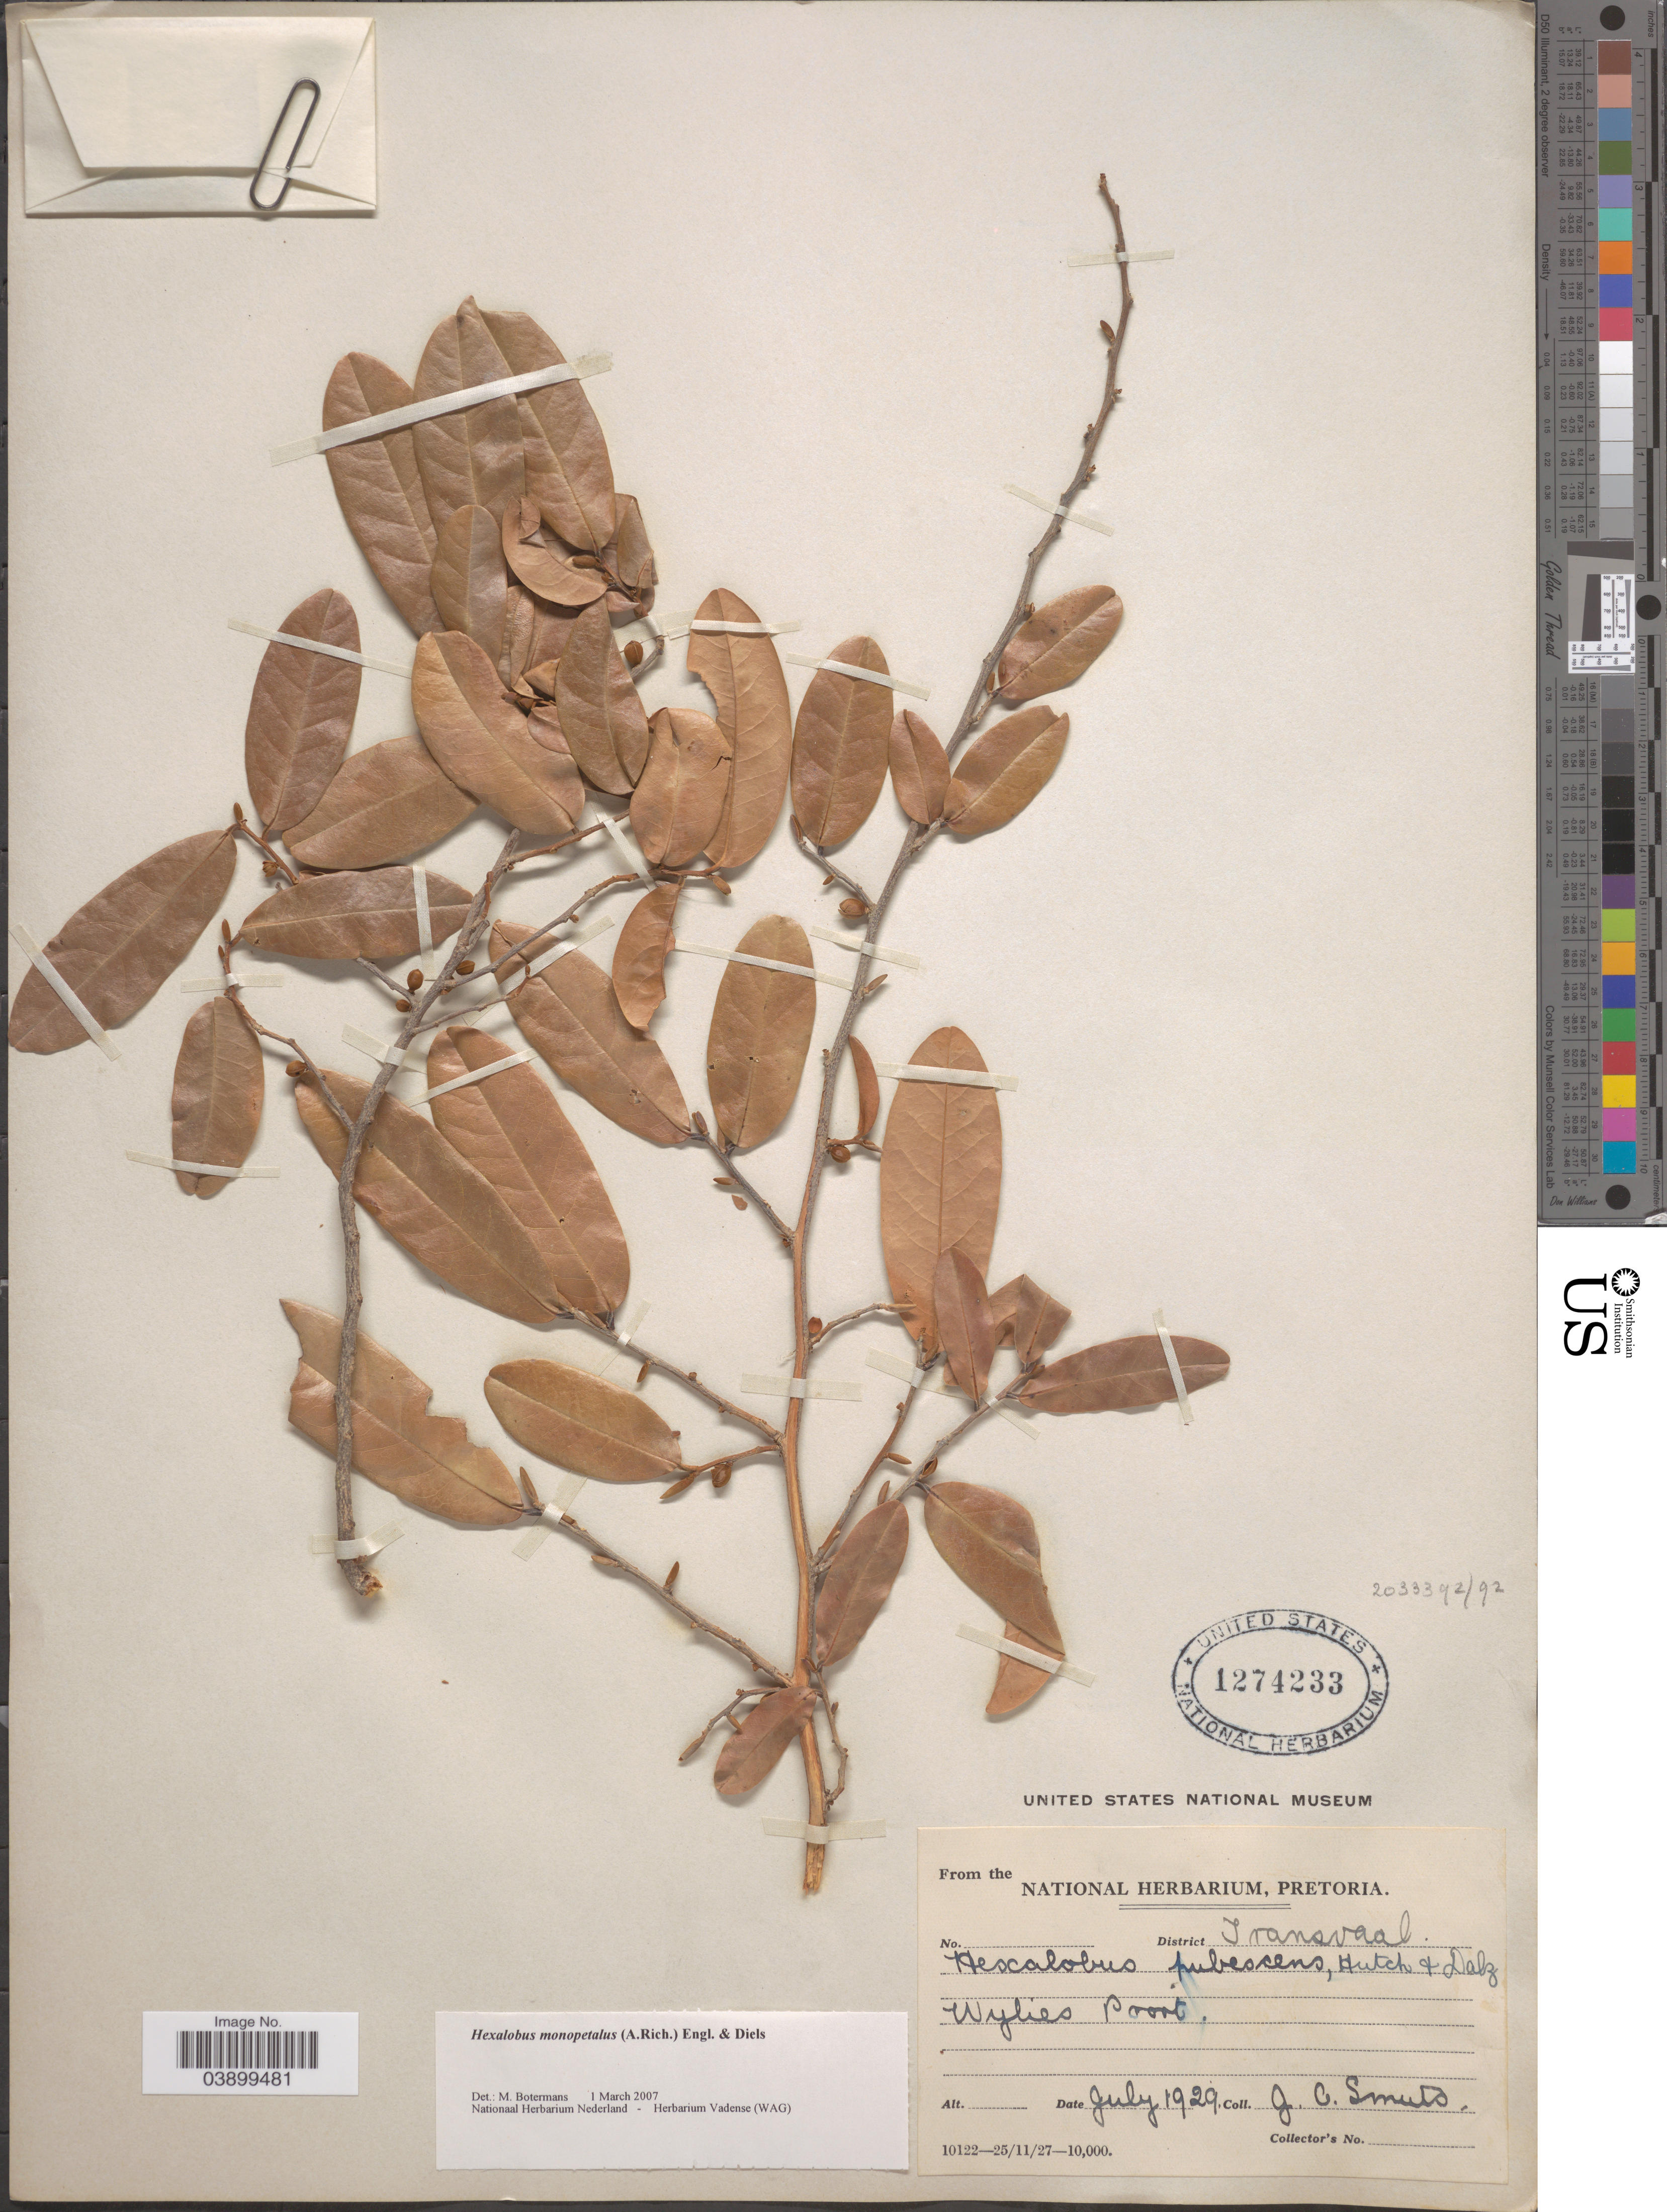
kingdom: Plantae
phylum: Tracheophyta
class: Magnoliopsida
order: Magnoliales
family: Annonaceae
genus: Hexalobus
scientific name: Hexalobus monopetalus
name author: (A. Rich.) Engl. & Diels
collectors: J. C. Smuts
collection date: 1929-07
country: South Africa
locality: District Transvaal. Wylies Poort.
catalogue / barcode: US 1274233